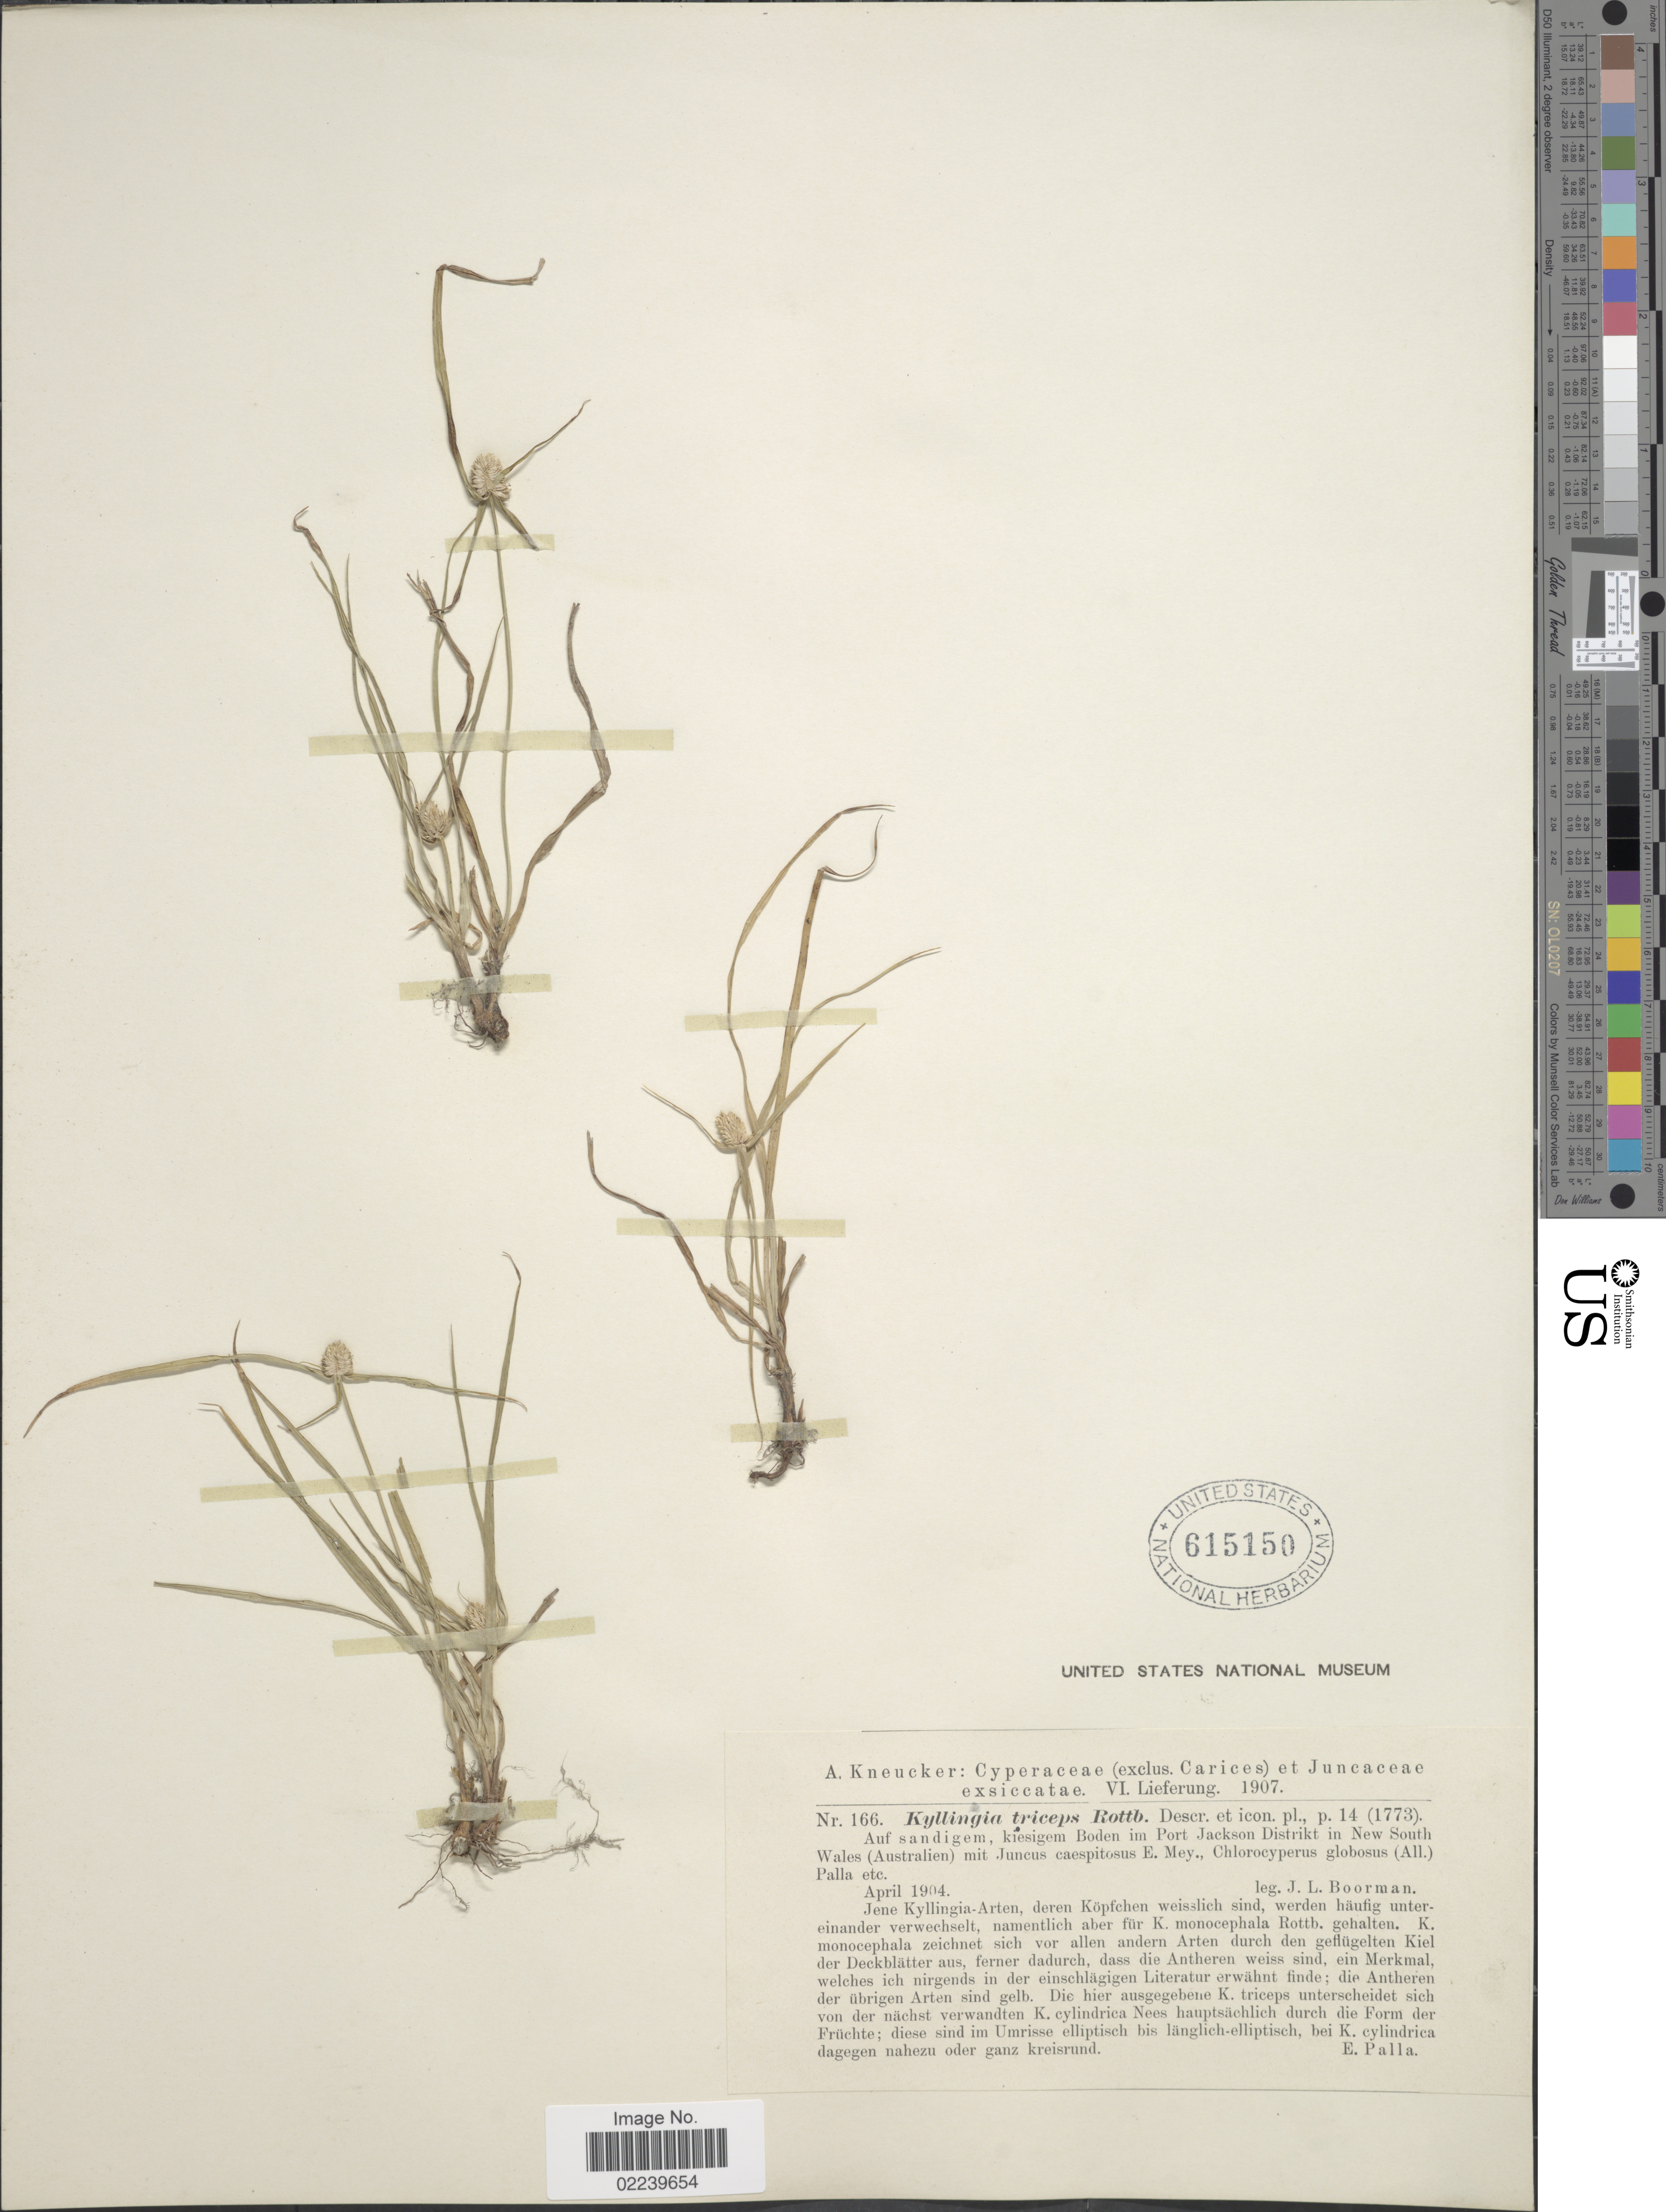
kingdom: Plantae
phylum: Tracheophyta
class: Liliopsida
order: Poales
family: Cyperaceae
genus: Cyperus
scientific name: Cyperus sesquiflorus subsp. sesquiflorus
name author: (Torr.) Mattf. & Kük.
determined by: Strong, M. T., (US), Smithsonian Institution - National Museum of Natural History (UNITED STATES)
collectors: J. Boorman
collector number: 166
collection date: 1904-04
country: Australia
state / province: New South Wales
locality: Auf sandigem, kiesigem Boden im Port jackson District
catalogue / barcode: US 615150